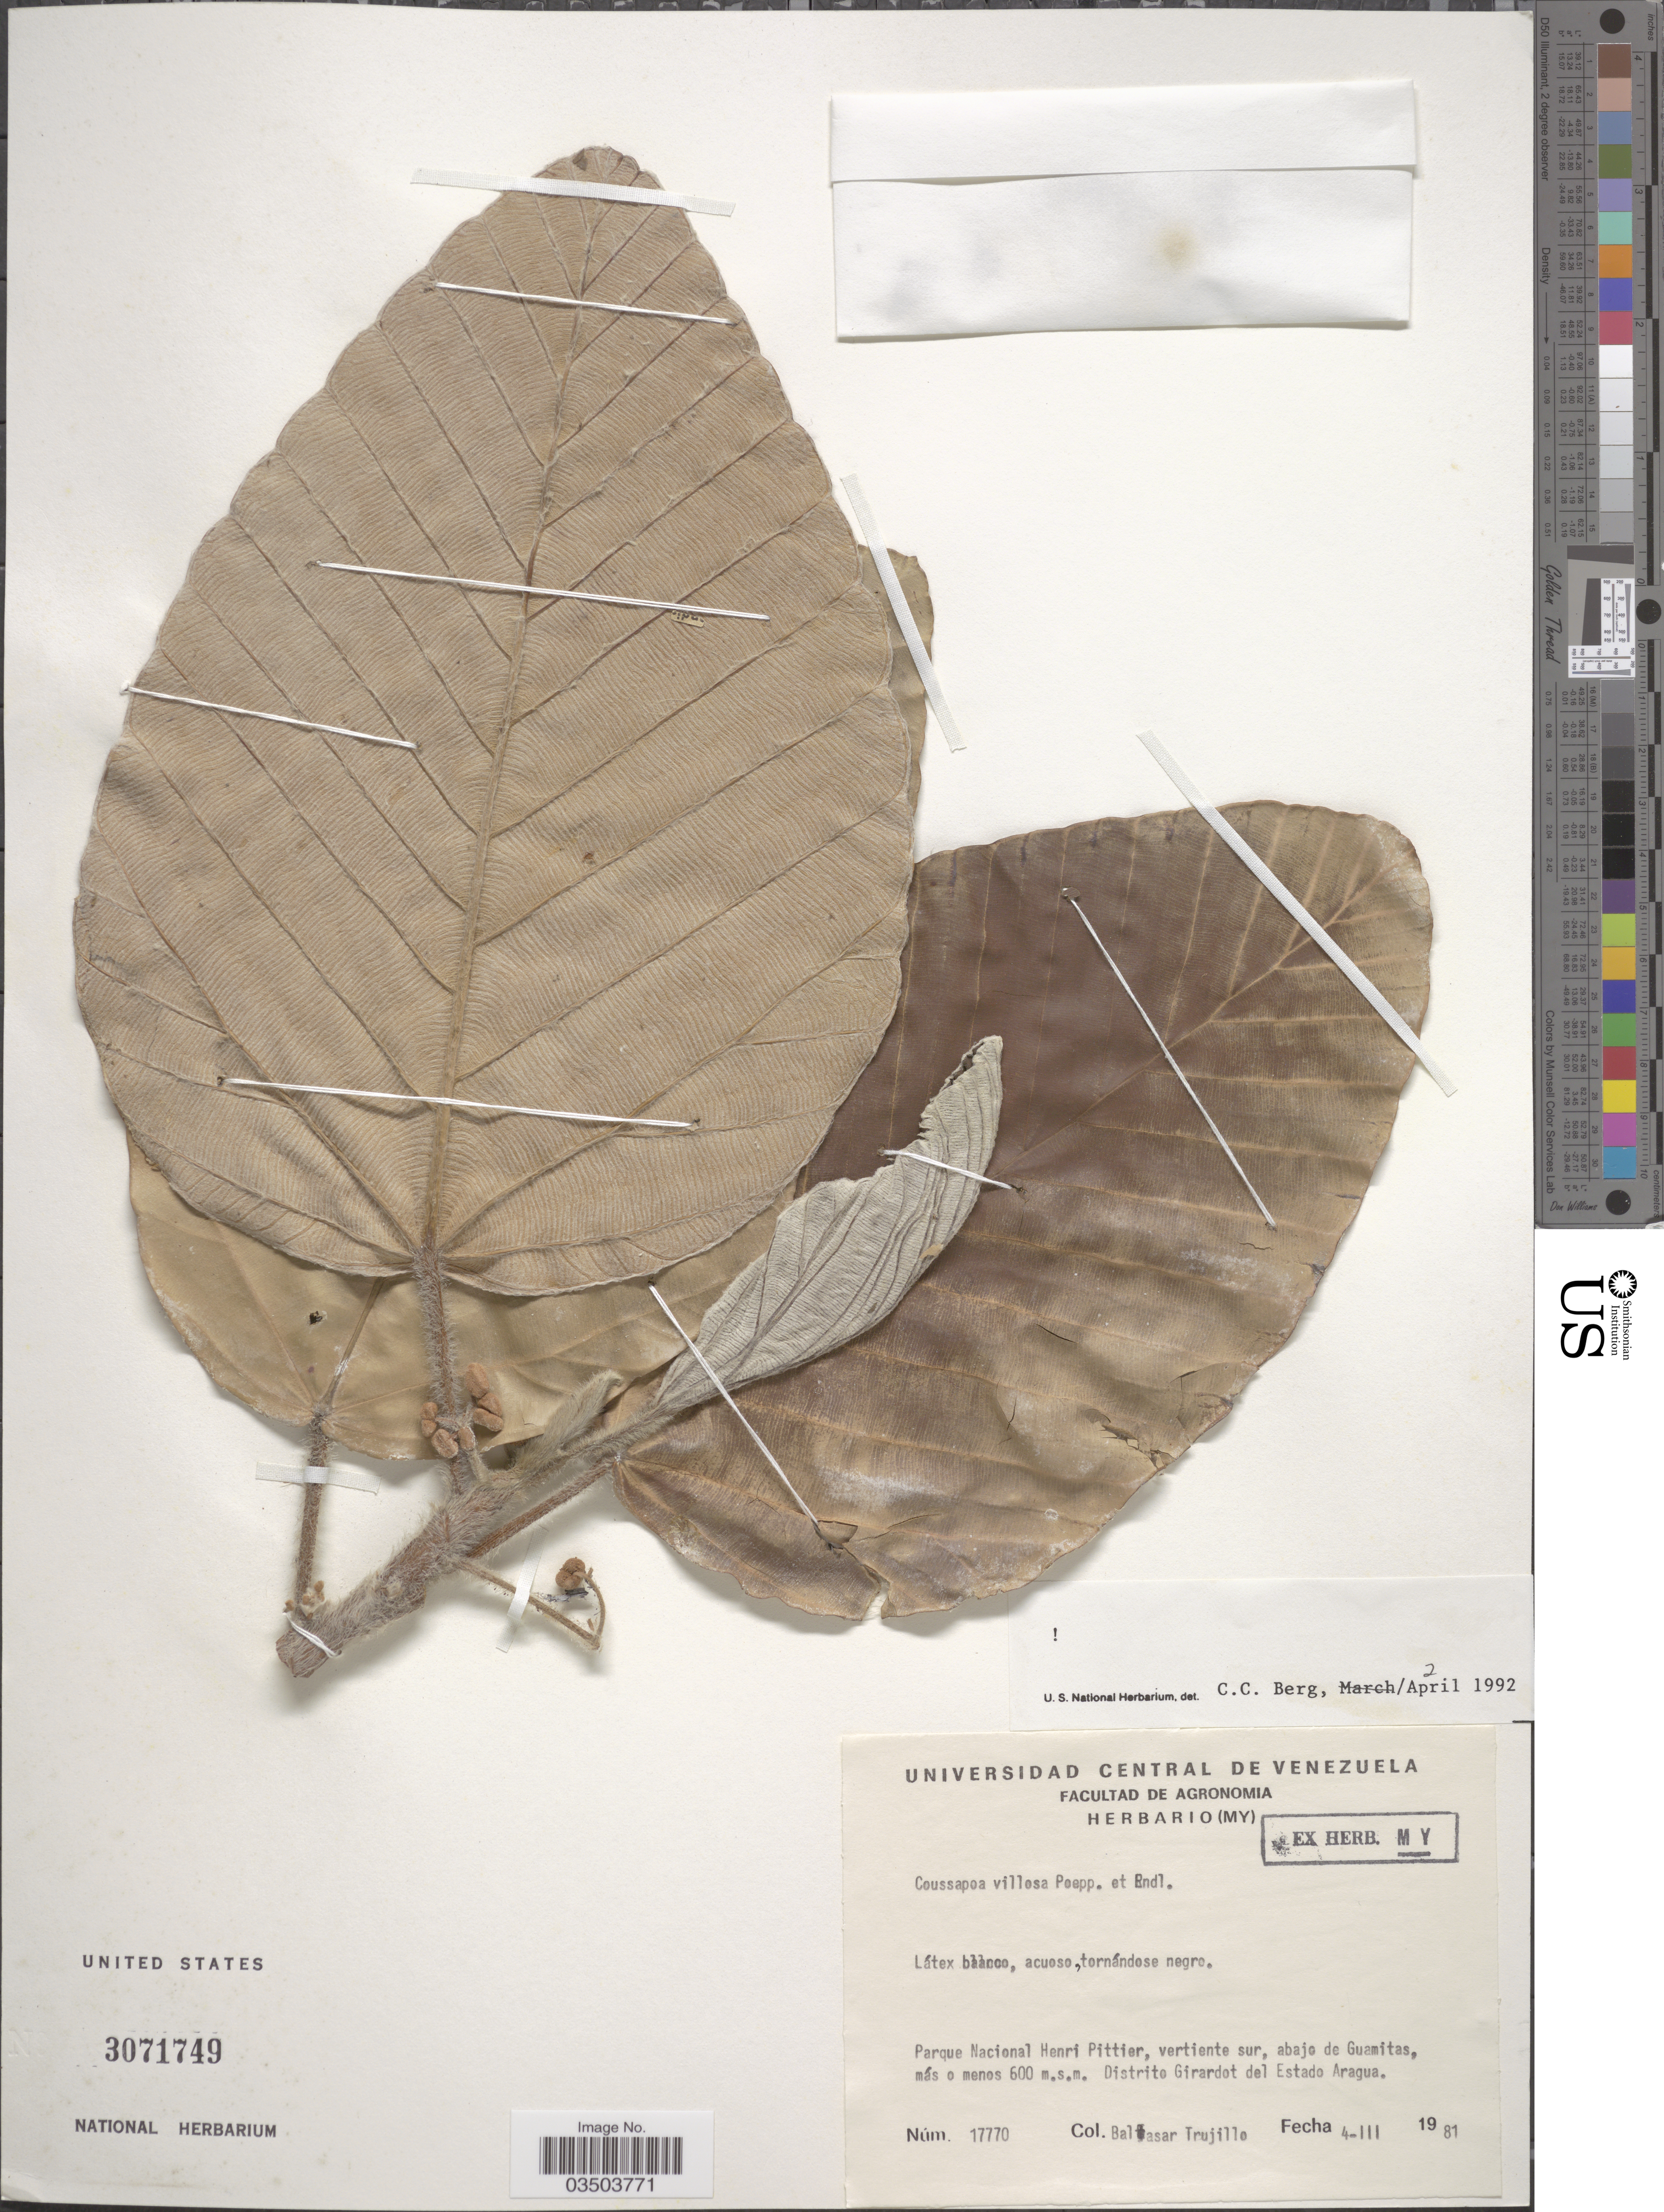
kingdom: Plantae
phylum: Tracheophyta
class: Magnoliopsida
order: Rosales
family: Urticaceae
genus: Coussapoa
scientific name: Coussapoa villosa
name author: Poepp. & Endl.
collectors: B. Trujillo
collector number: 17770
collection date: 1981-03-04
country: Venezuela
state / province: Aragua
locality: Parque Nacional Henri Pittier, vertiente sur, abajo de Guamitas, Distrito Girardot del Estado Aragua.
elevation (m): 600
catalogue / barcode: US 3071749